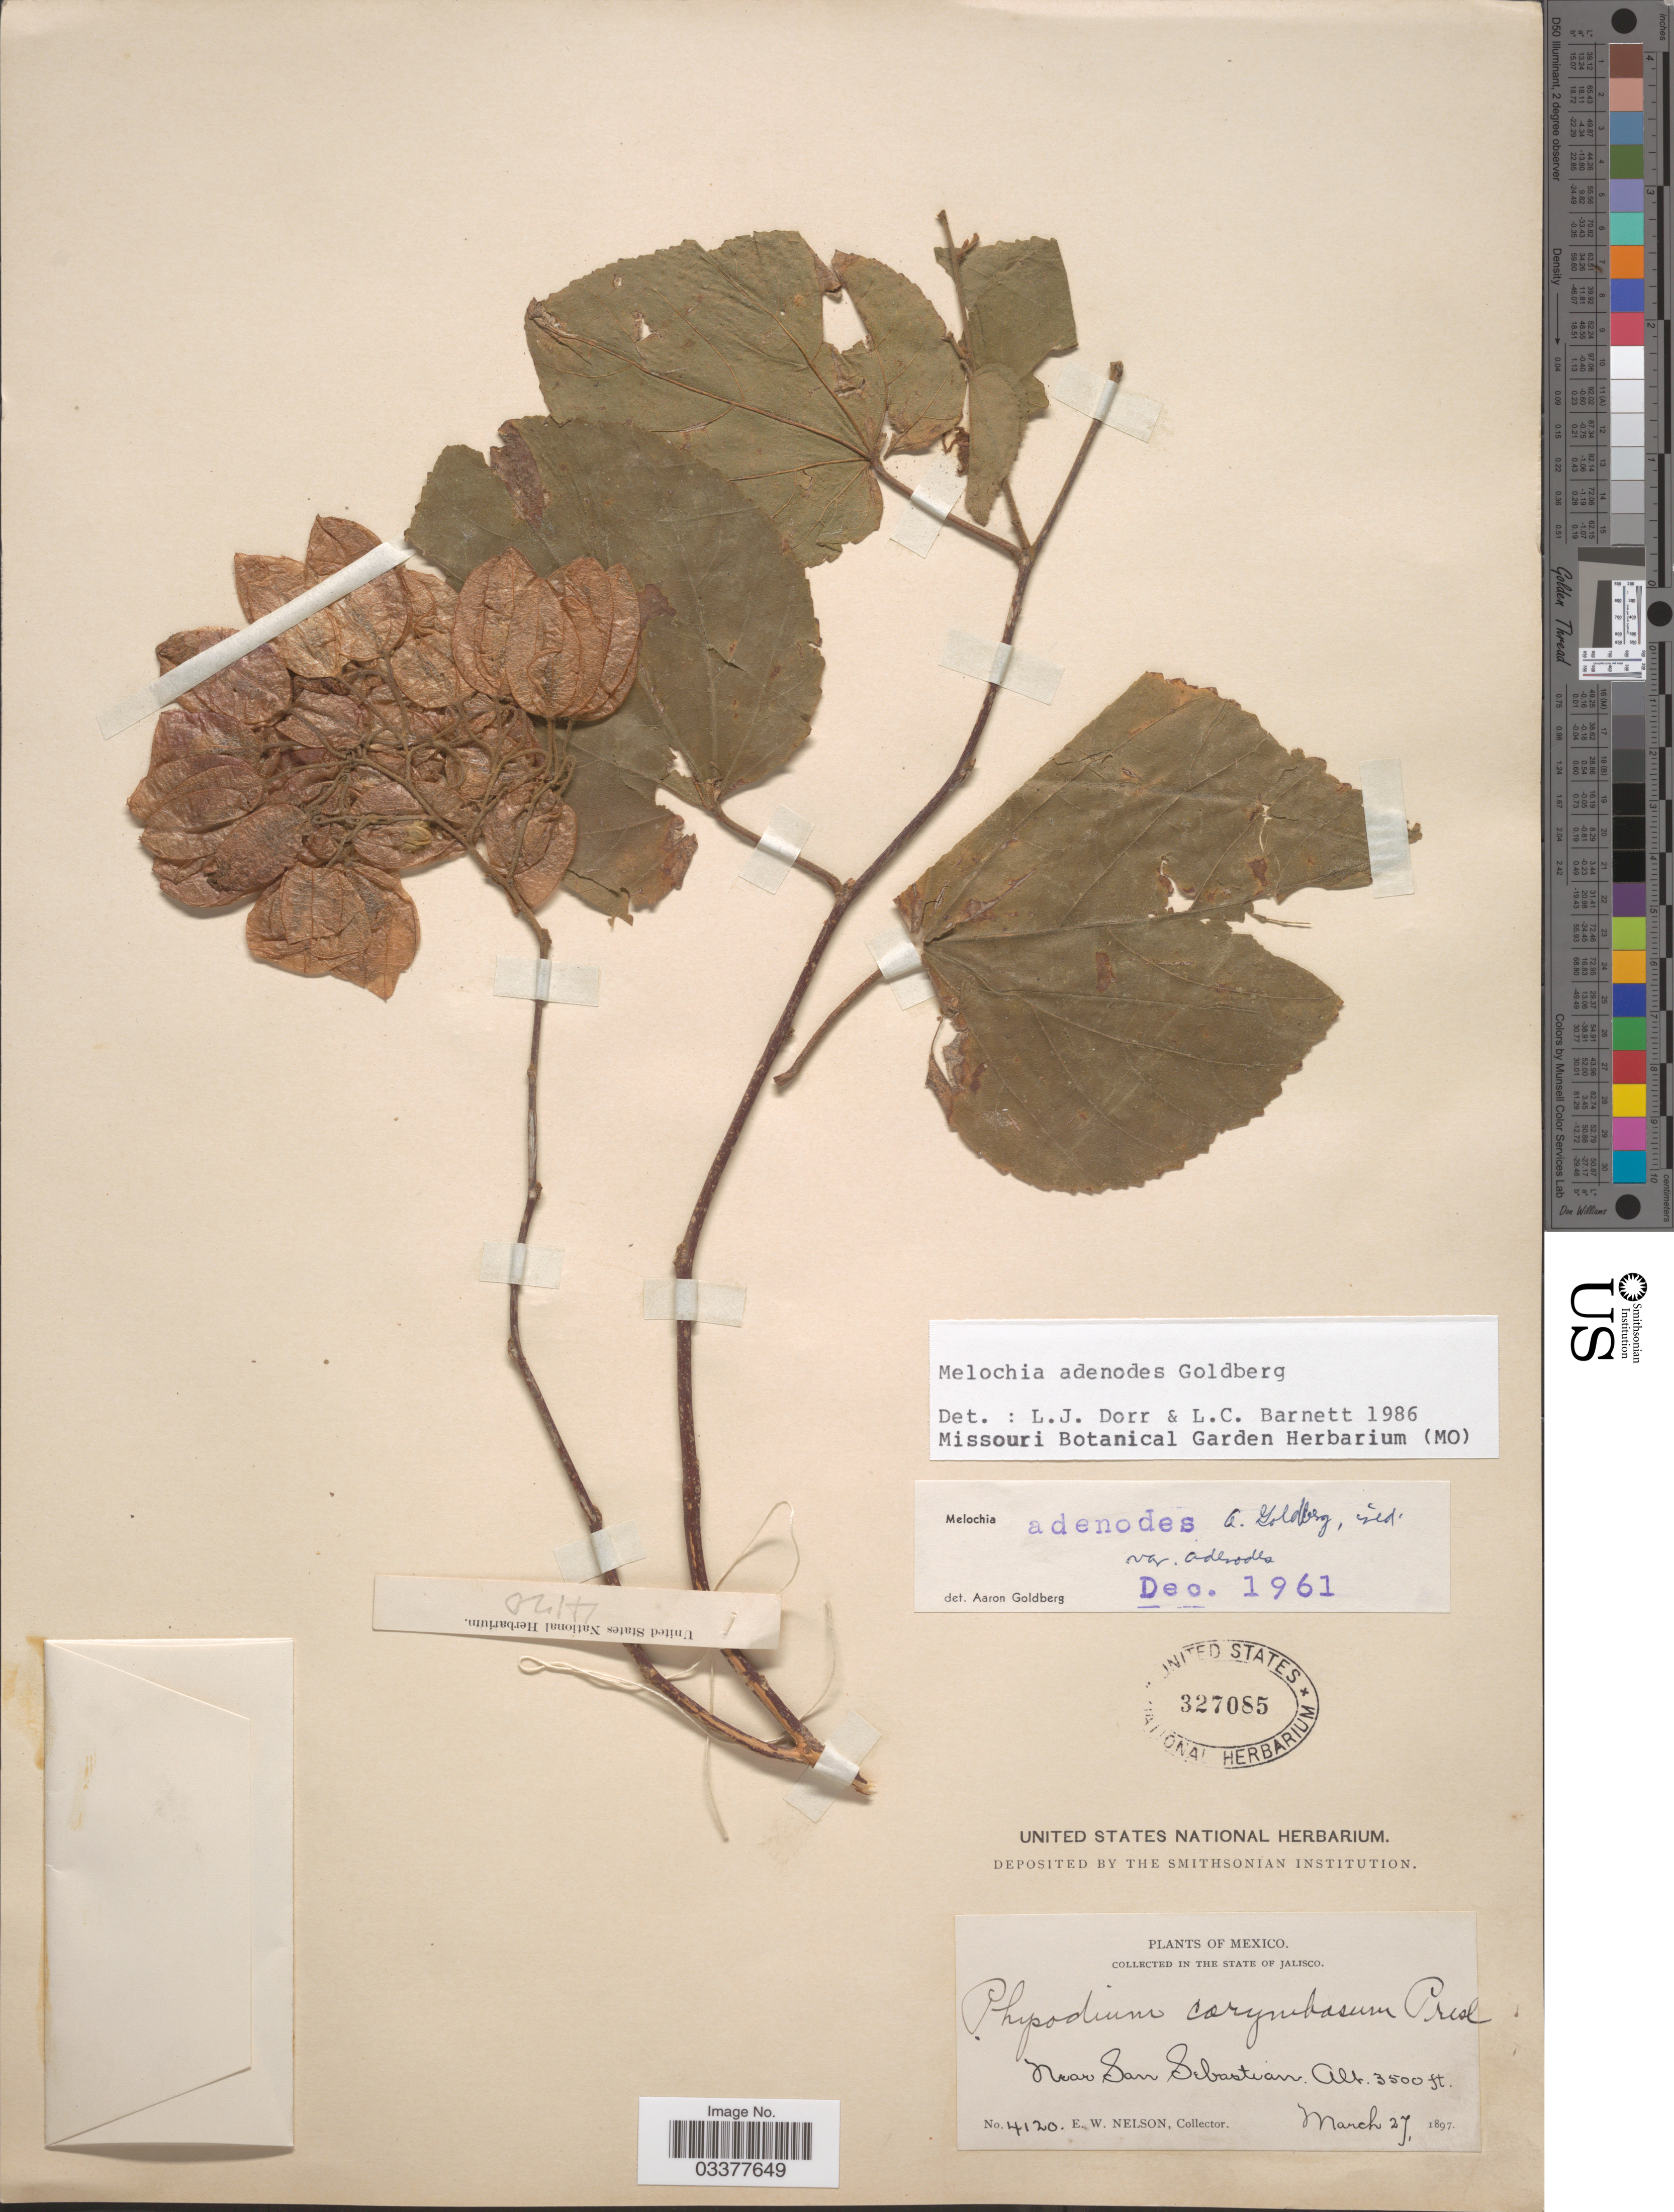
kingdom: Plantae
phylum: Tracheophyta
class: Magnoliopsida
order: Malvales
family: Malvaceae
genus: Melochia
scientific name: Melochia adenodes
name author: Goldberg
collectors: E. W. Nelson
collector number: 4120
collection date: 1897-03-27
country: Mexico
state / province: Jalisco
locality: Near San Sebastian.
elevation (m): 1067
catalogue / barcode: US 327085